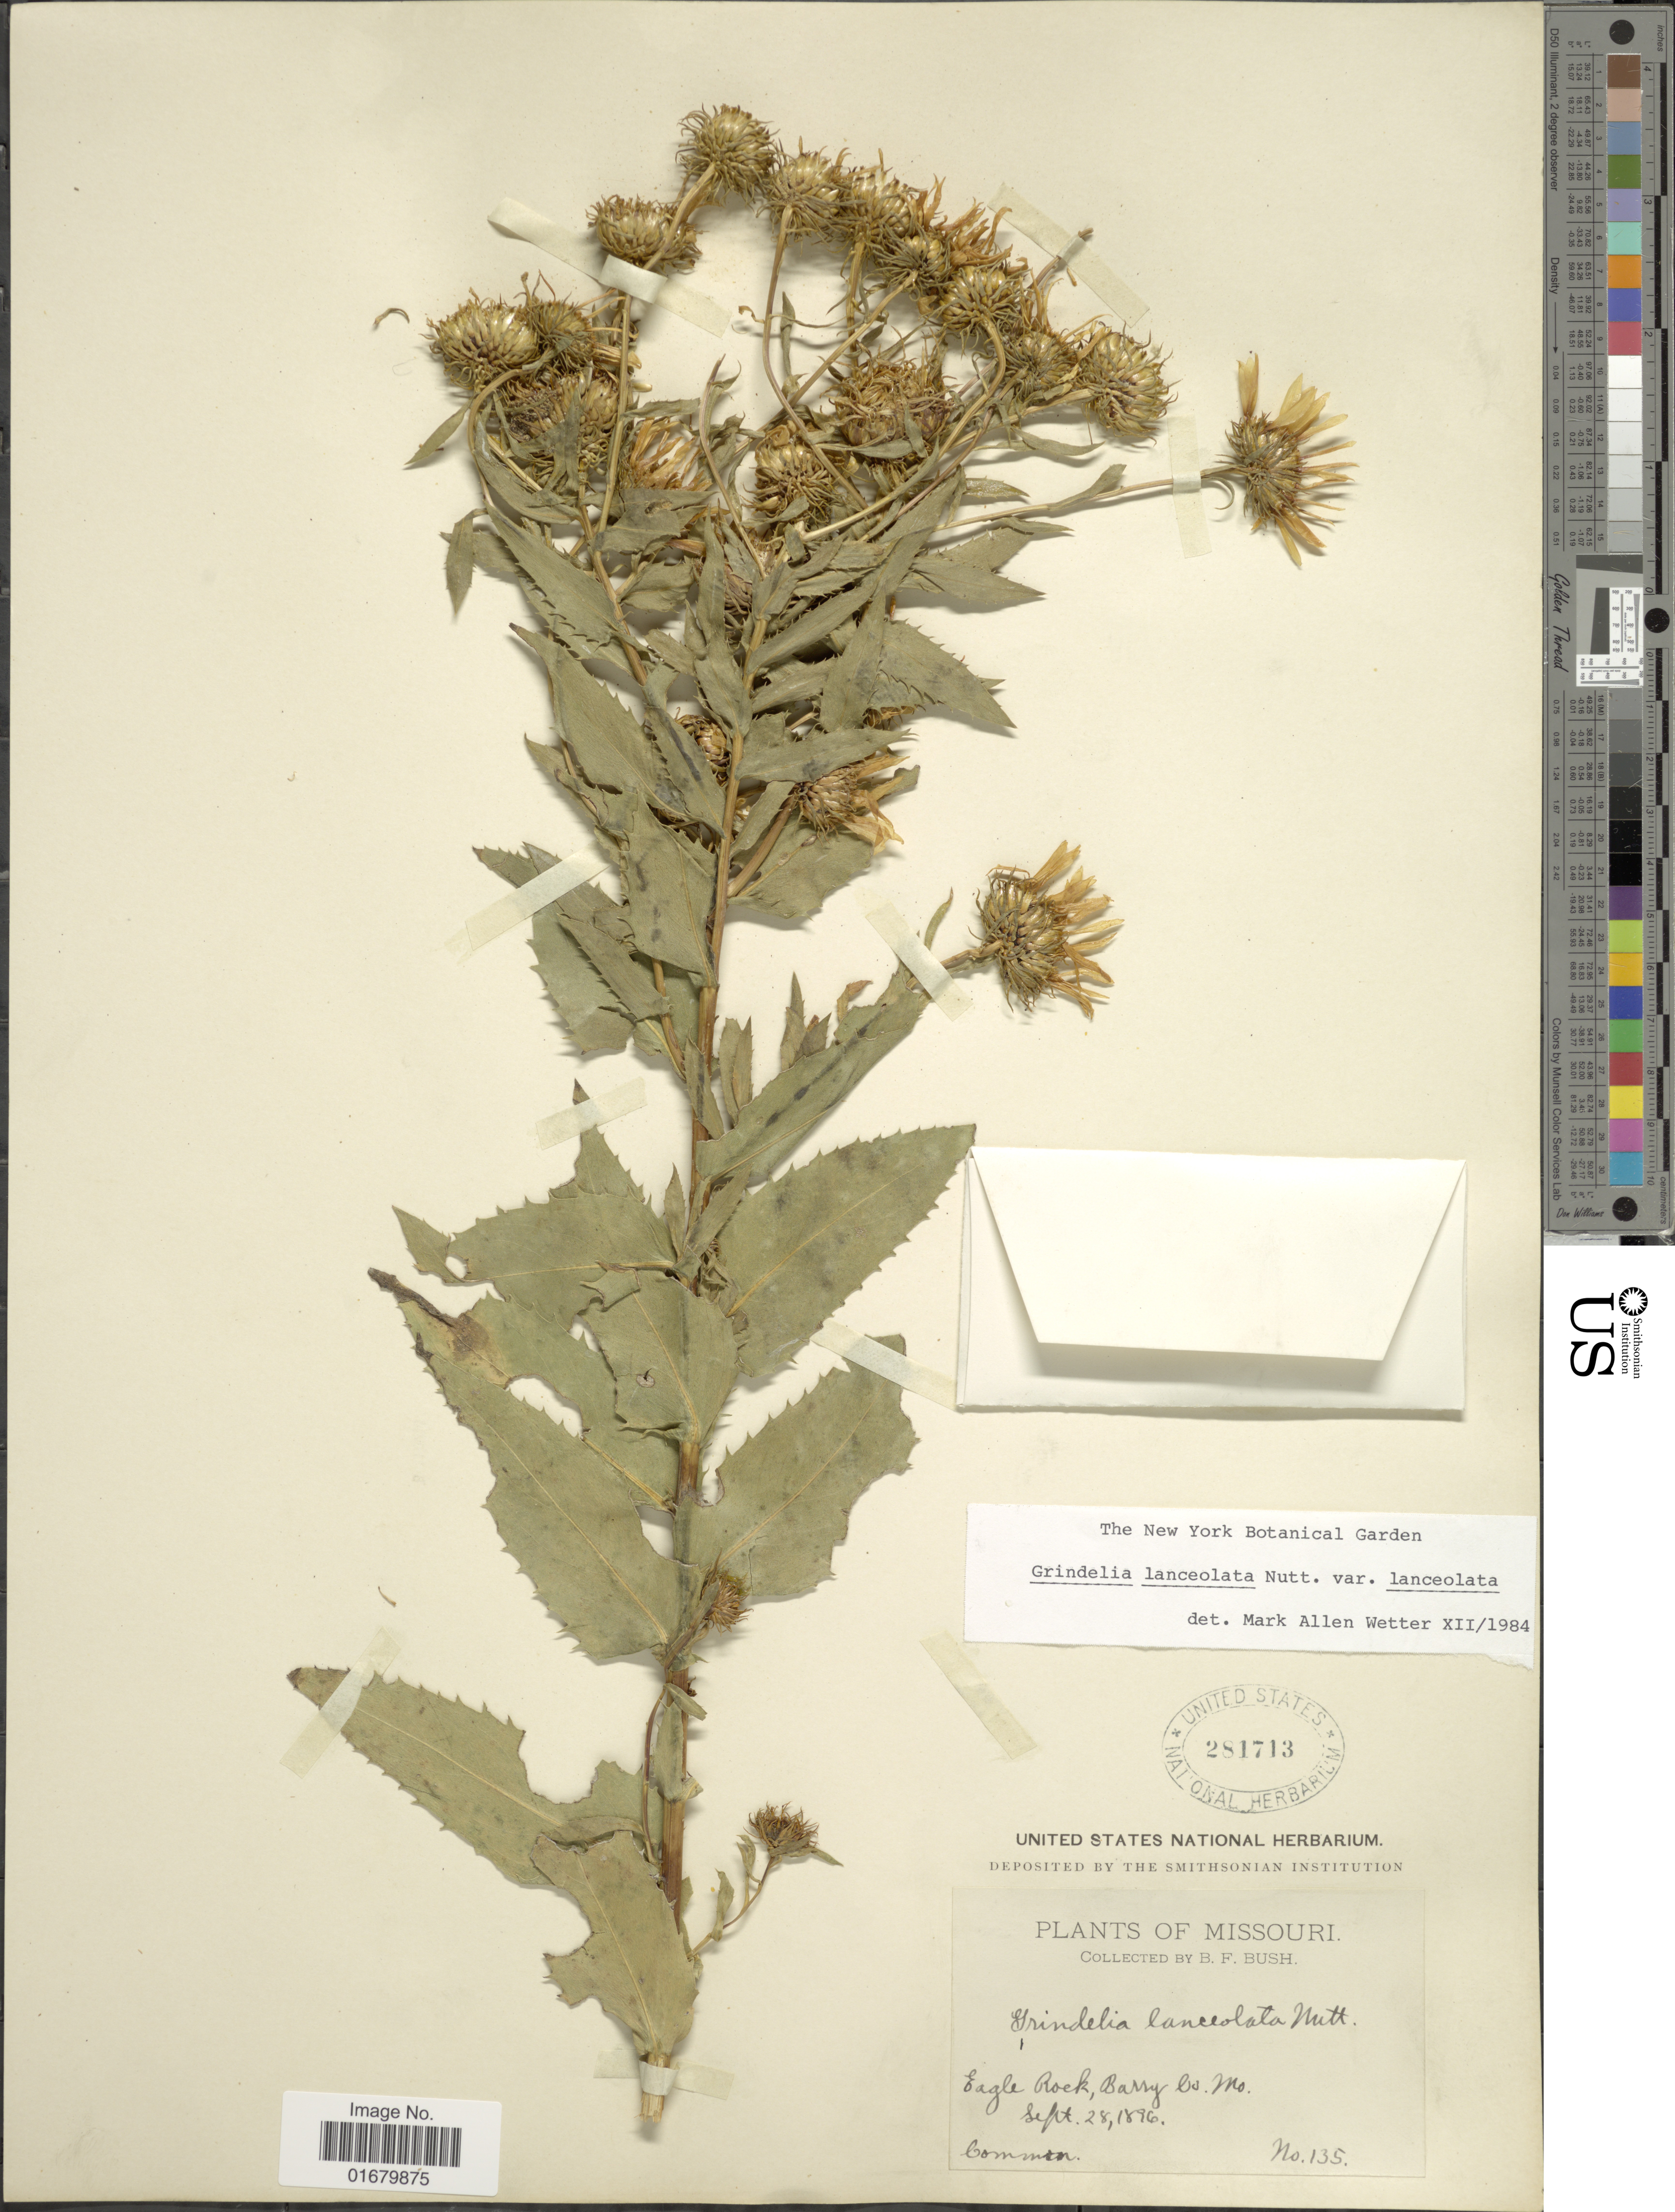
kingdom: Plantae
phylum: Tracheophyta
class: Magnoliopsida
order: Asterales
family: Asteraceae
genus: Grindelia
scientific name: Grindelia lanceolata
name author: Nutt.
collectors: B. F. Bush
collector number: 135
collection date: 1896-09-28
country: United States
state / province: Missouri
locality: Eagle rock, Barry Cp.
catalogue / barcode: US 281713